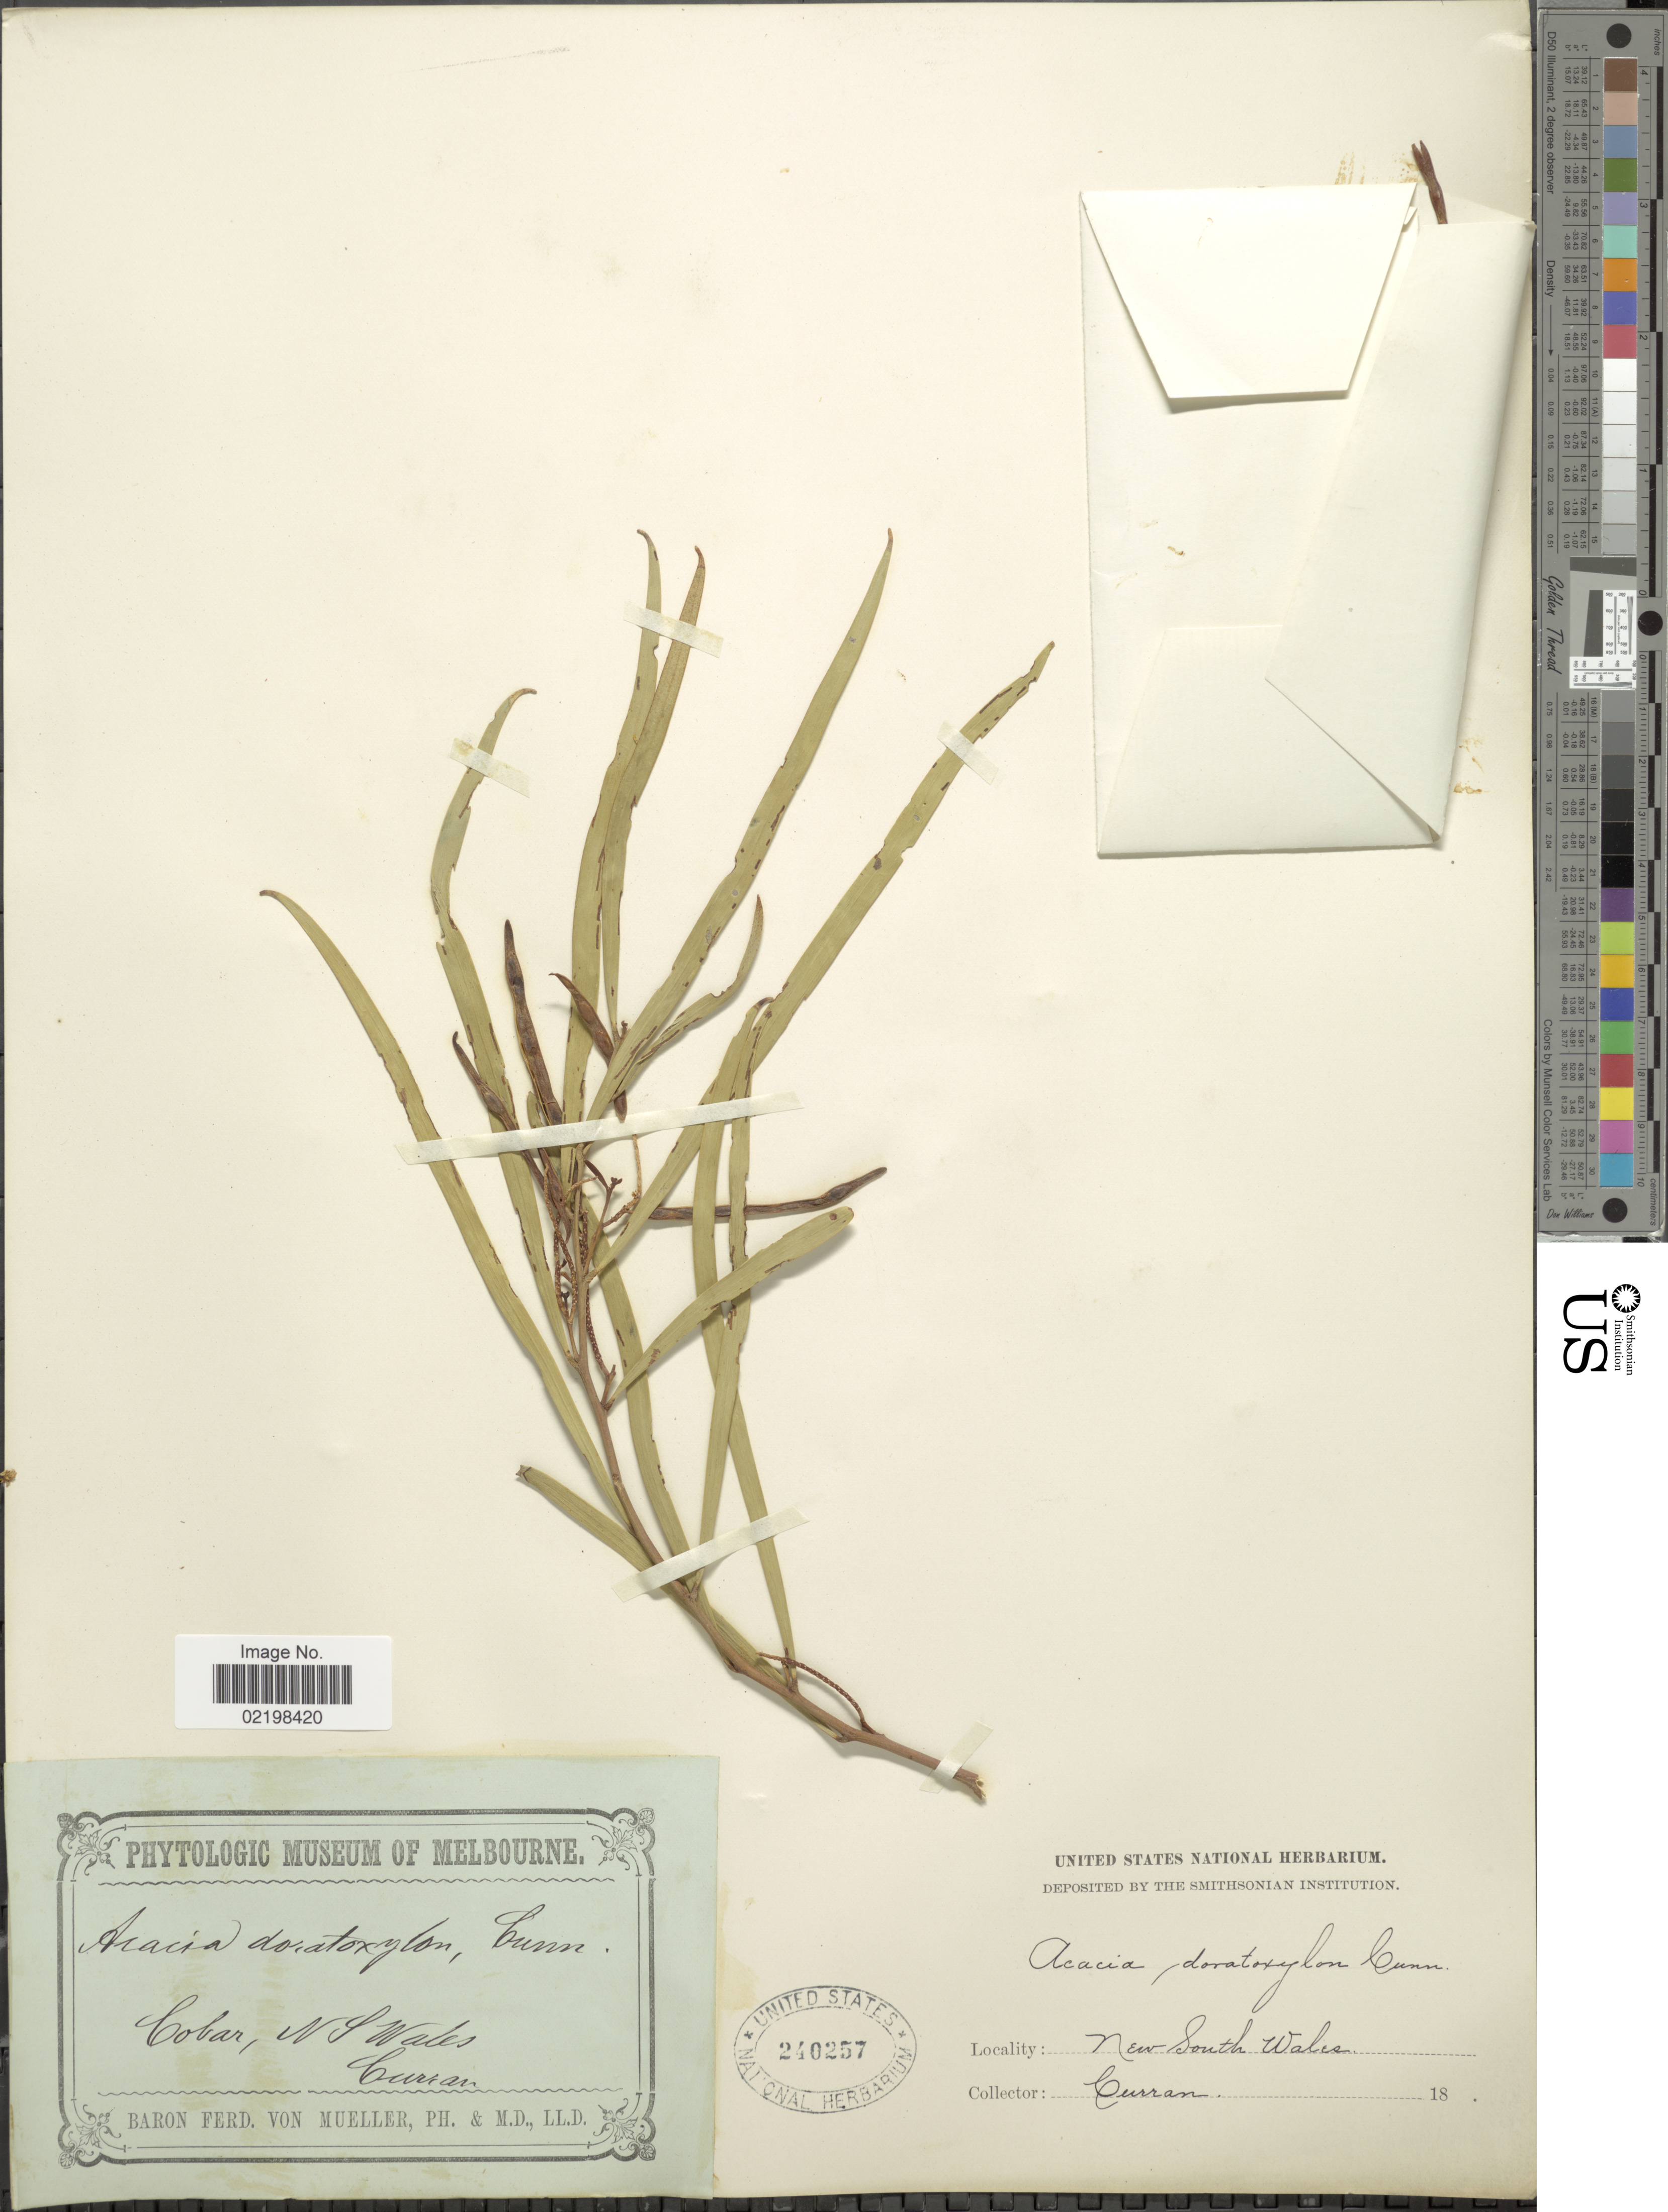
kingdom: Plantae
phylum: Tracheophyta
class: Magnoliopsida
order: Fabales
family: Fabaceae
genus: Acacia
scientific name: Acacia doratoxylon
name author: Meisn.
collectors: Curran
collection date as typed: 18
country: Australia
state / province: New South Wales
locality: New South Wales. Cobar, N.S. Wales.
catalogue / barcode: US 240257